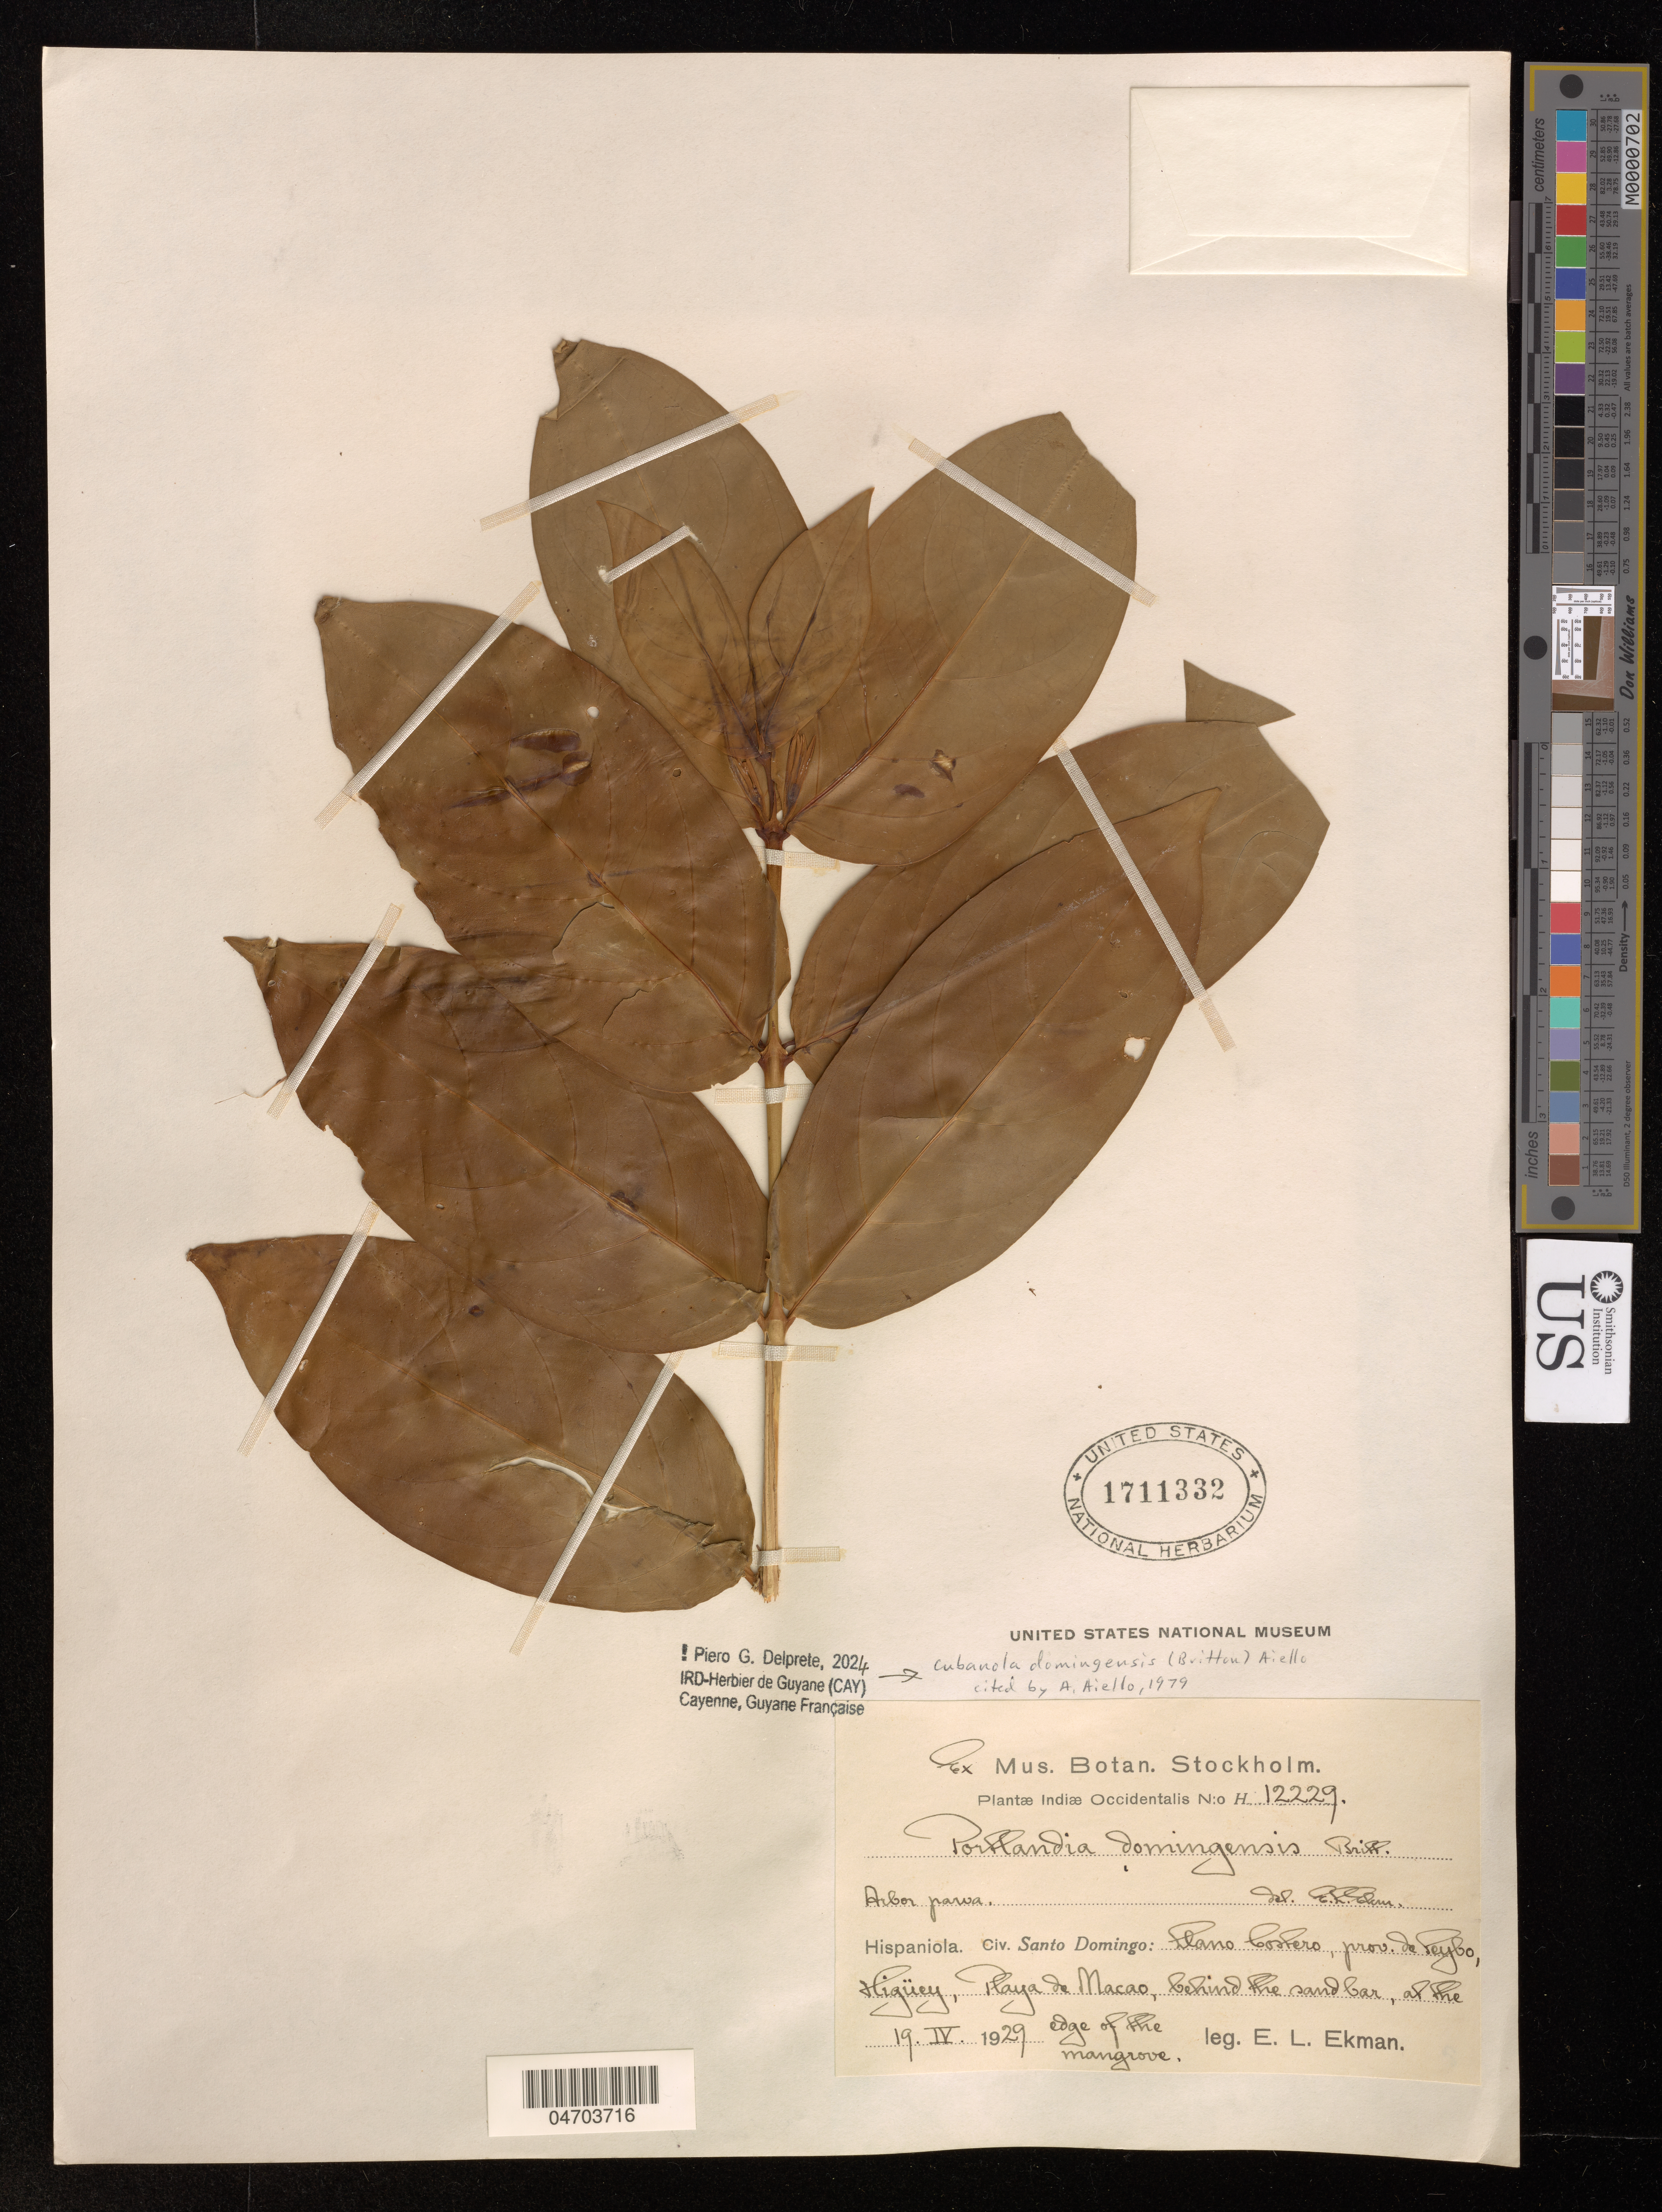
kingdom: Plantae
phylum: Tracheophyta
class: Magnoliopsida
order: Gentianales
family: Rubiaceae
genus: Portlandia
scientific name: Portlandia domingensis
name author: Britton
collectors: E. L. Ekman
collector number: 12229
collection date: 1929-04-19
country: Dominican Republic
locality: Plantae Indiæ Occidentalis, Hispaniola, Civ. Santo Domingo: Plano Costero, prov. de Peybo, Higüey, Playa de Macao, behind the sandbar, at the edge of the mangrove.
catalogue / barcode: US 1711332